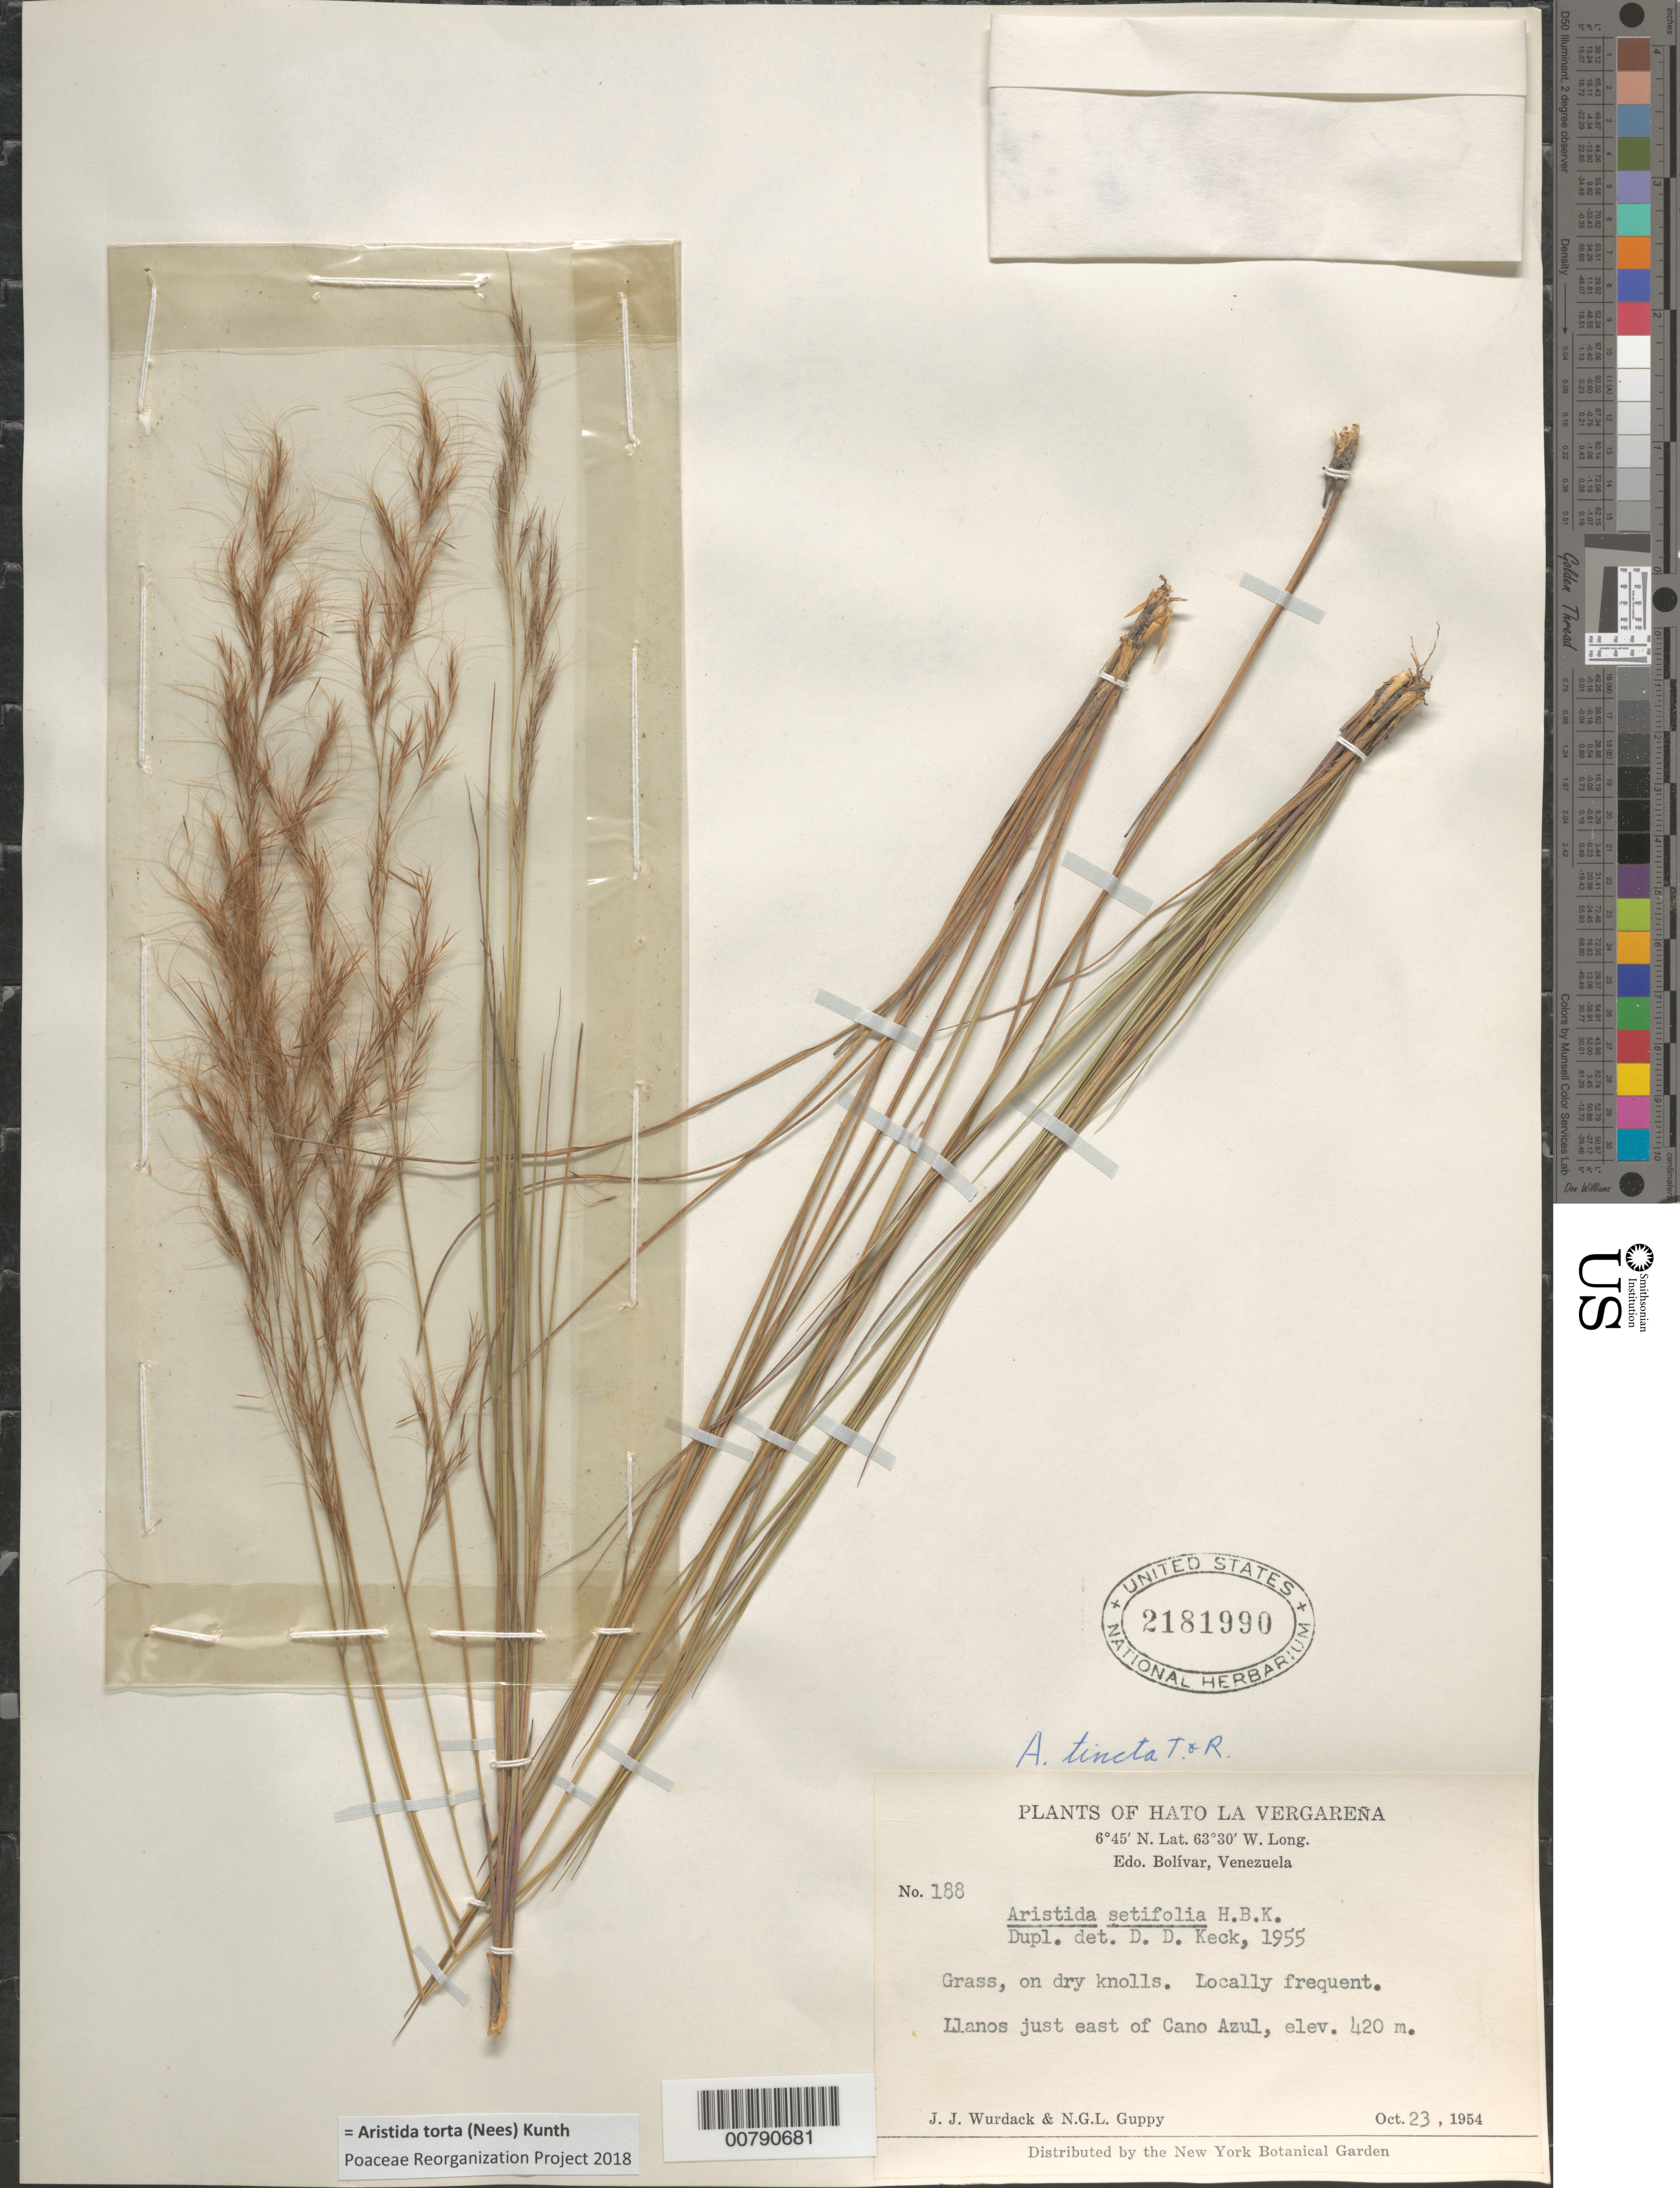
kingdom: Plantae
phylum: Tracheophyta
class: Liliopsida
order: Poales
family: Poaceae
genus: Aristida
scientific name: Aristida torta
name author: (Nees) Kunth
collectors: J. J. Wurdack & N. Guppy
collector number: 188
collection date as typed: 23-Oct-54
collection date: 1954-10-23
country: Venezuela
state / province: Bolívar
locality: Caño Azul, just E of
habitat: Llanos, on dry knolls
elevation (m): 420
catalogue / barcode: US 2181990